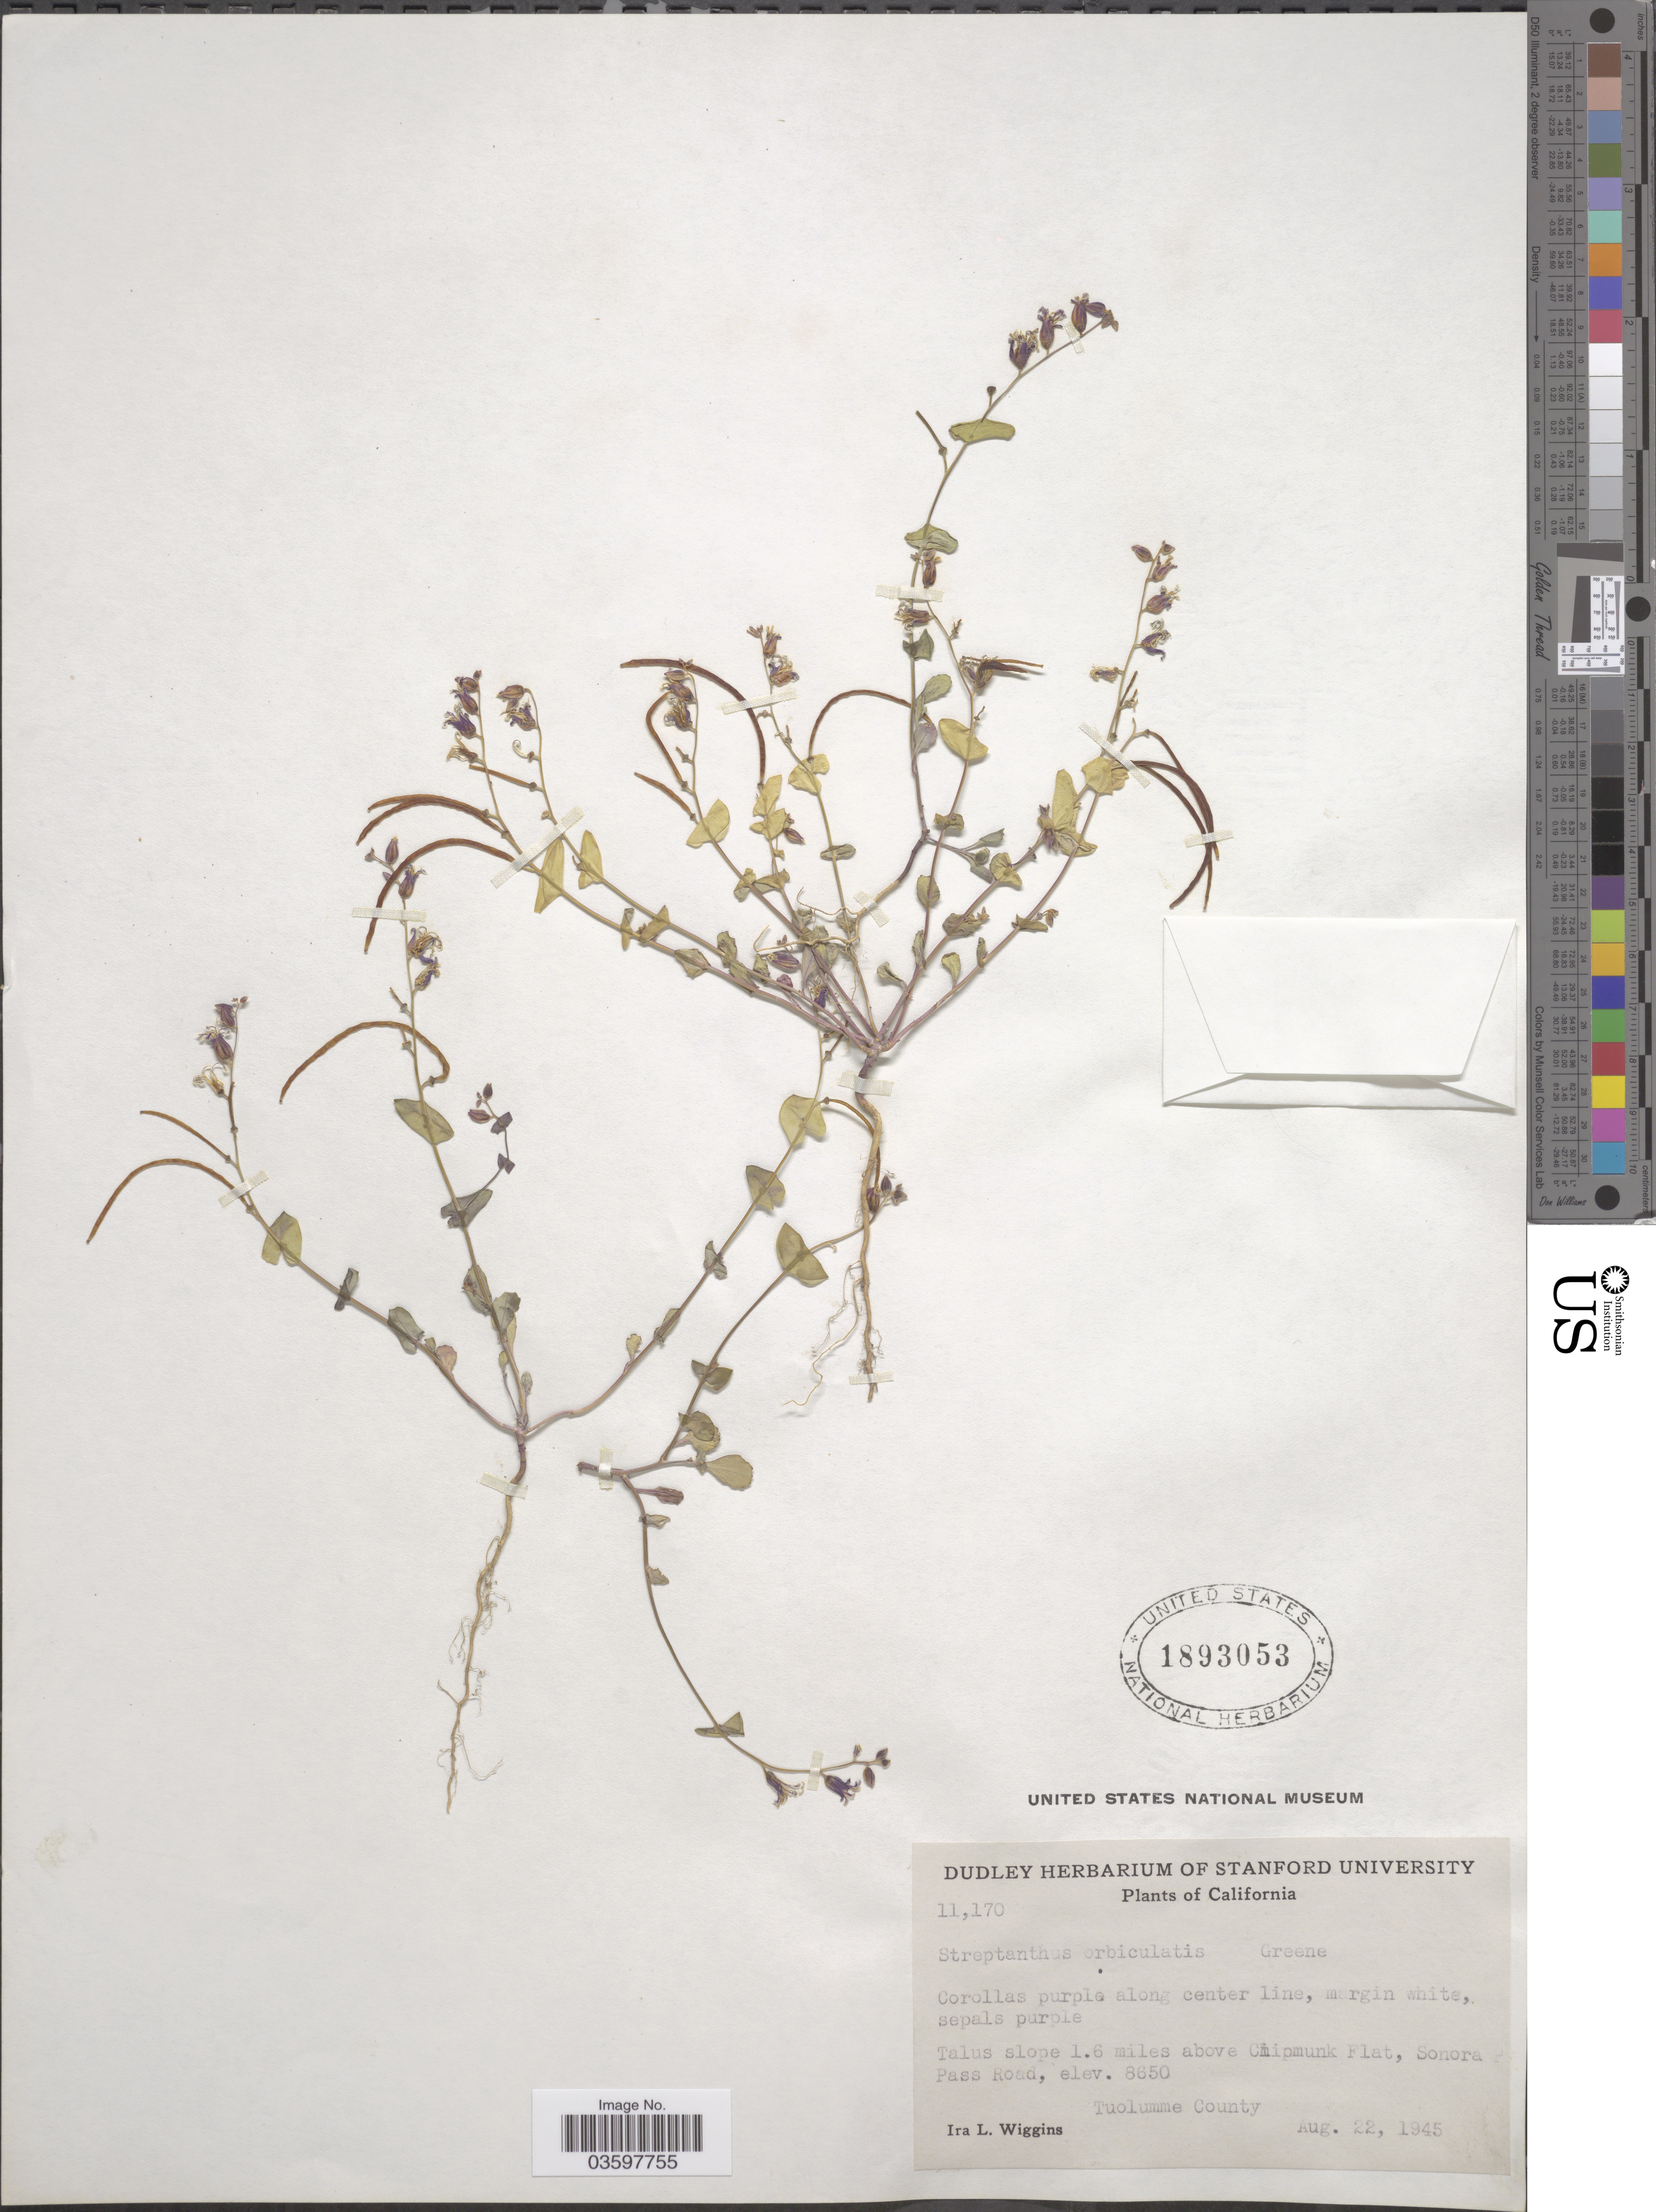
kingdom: Plantae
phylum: Tracheophyta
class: Magnoliopsida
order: Brassicales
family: Brassicaceae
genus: Streptanthus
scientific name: Streptanthus tortuosus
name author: Kellogg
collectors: I. L. Wiggins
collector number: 11170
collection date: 1945-08-22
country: United States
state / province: California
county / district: Tuolumne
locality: Talus slope 1.6 miles above Chipmunk Flat, Sonora Pass Road. Tuolumne County.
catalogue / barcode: US 1893053